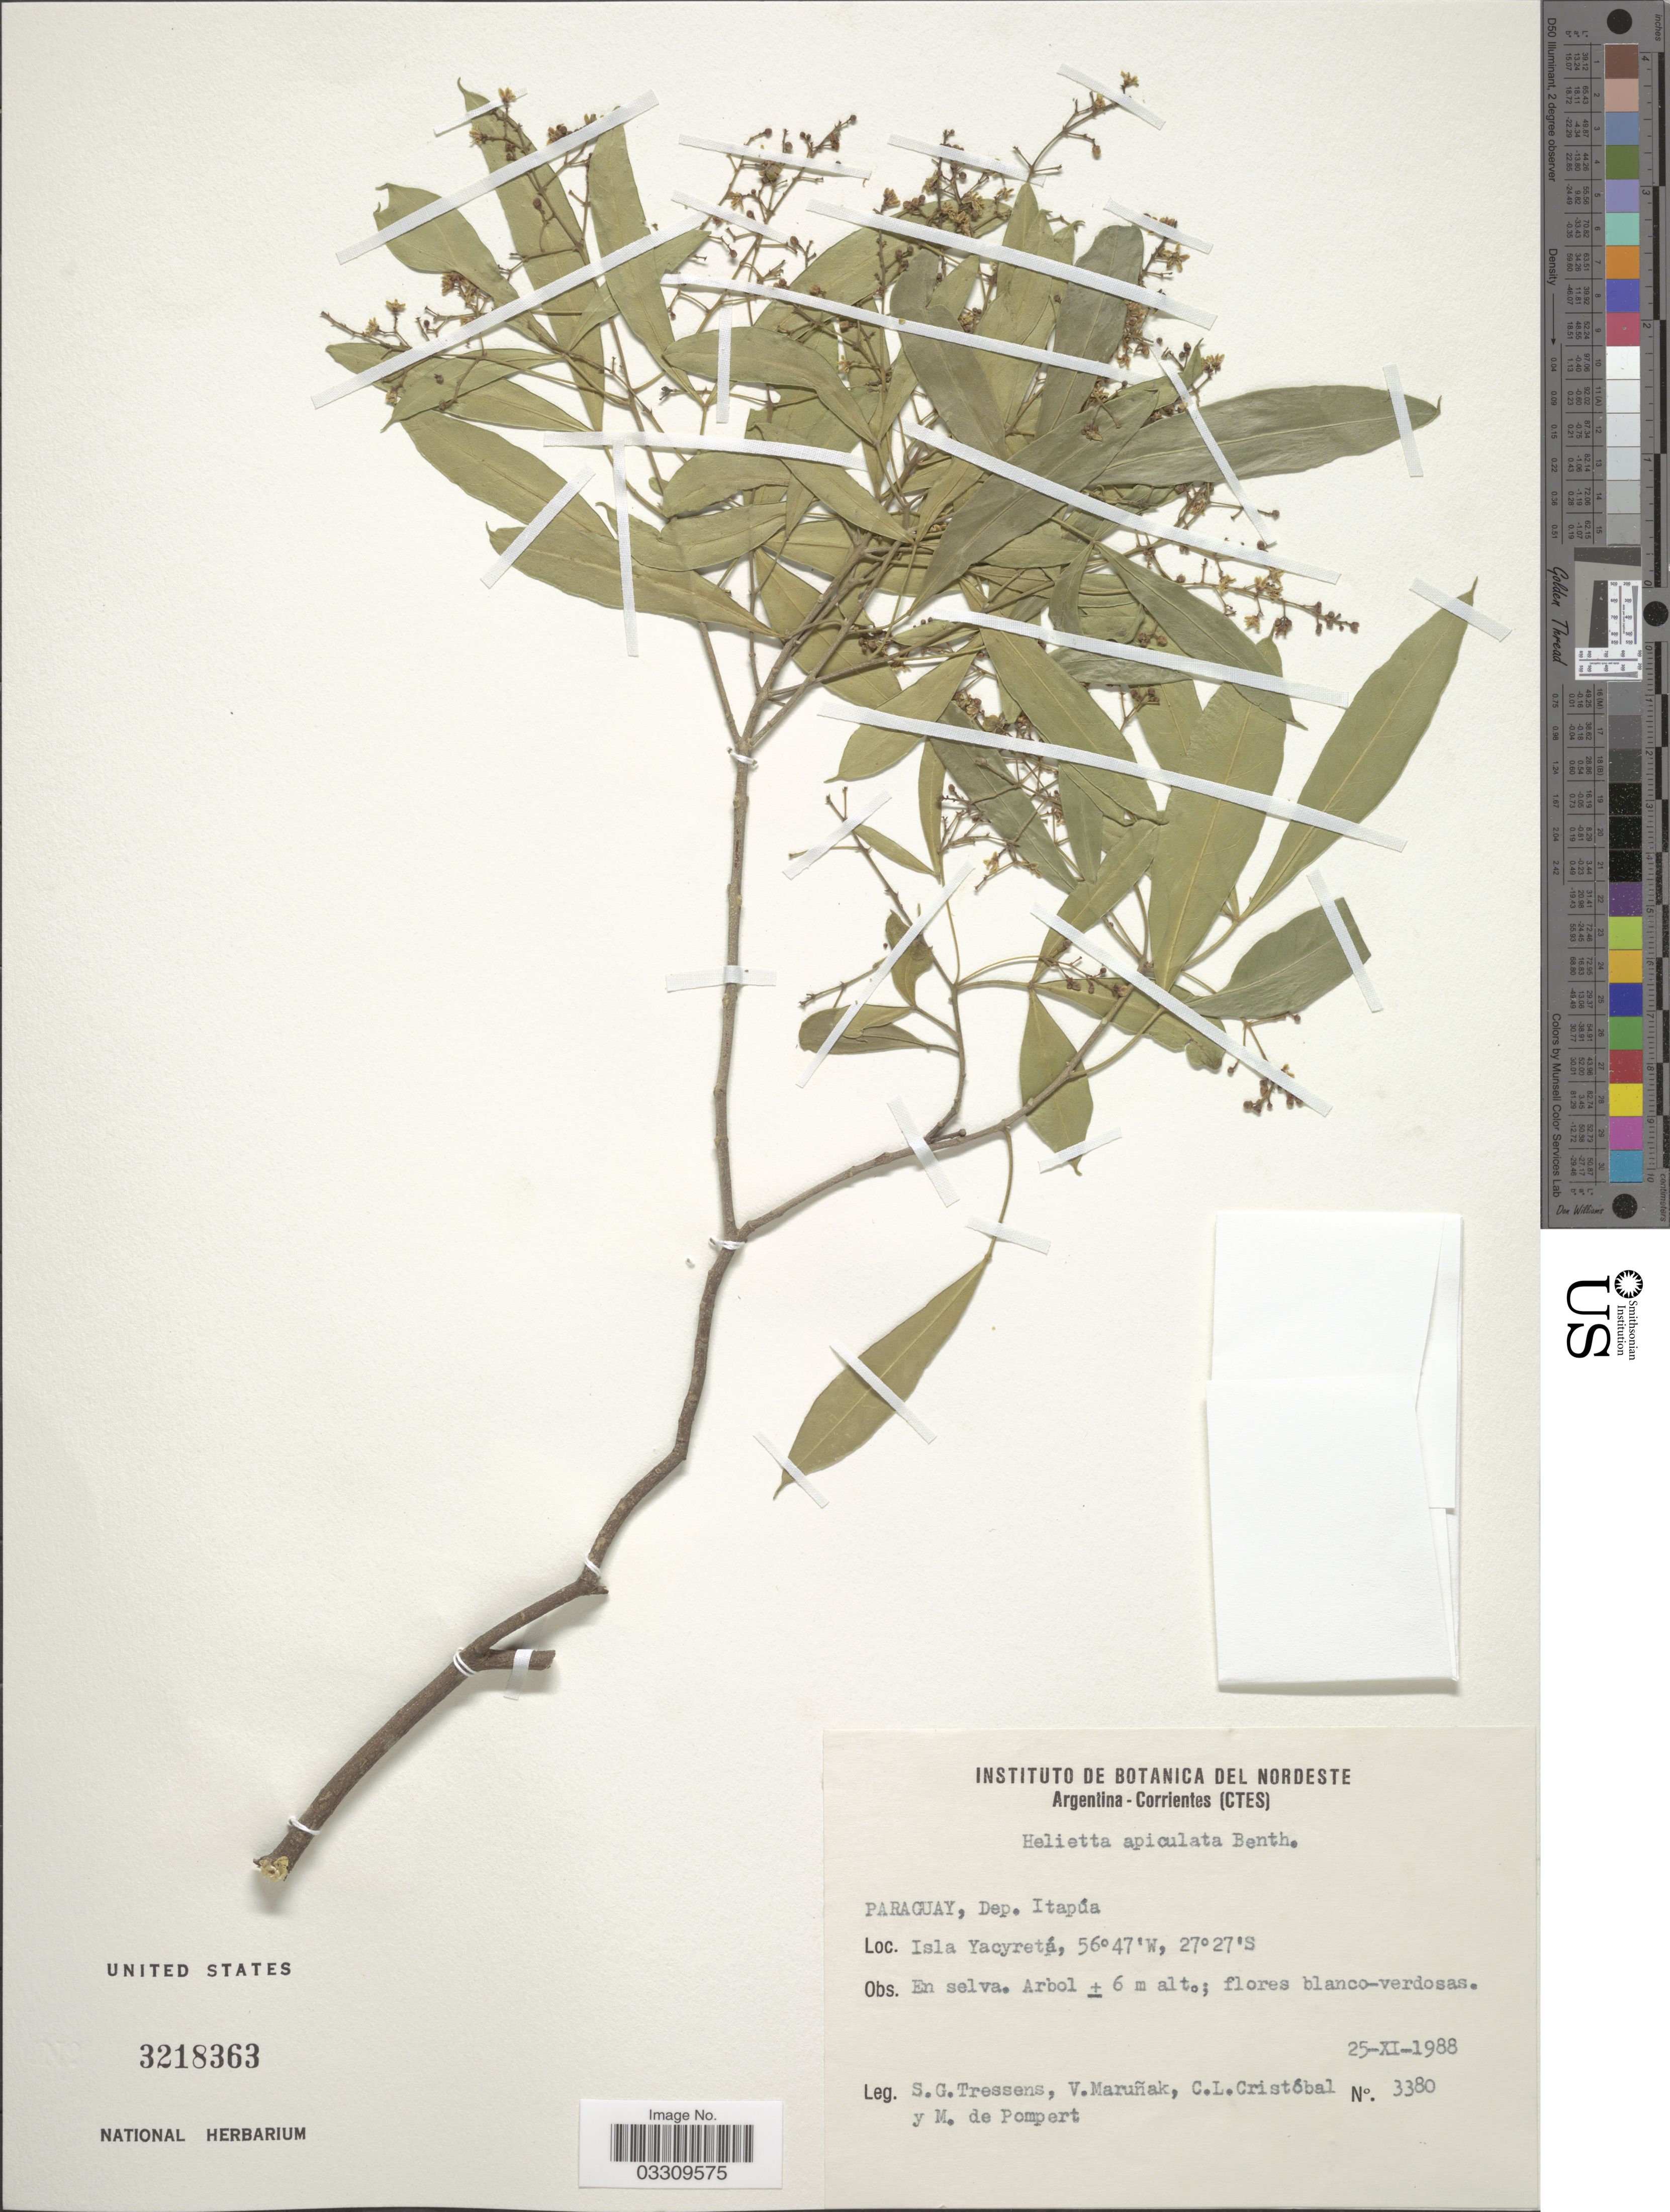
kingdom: Plantae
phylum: Tracheophyta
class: Liliopsida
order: Zingiberales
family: Zingiberaceae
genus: Amomum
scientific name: Amomum dealbatum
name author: Roxb.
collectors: S. Tressens, V. Maruñak, C. L. Cristóbal & M. de Pompert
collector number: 3380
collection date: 1988-11-25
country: Paraguay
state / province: Itapua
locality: Dep. Itapúa, Isla Yacyretá.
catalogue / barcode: US 3218363